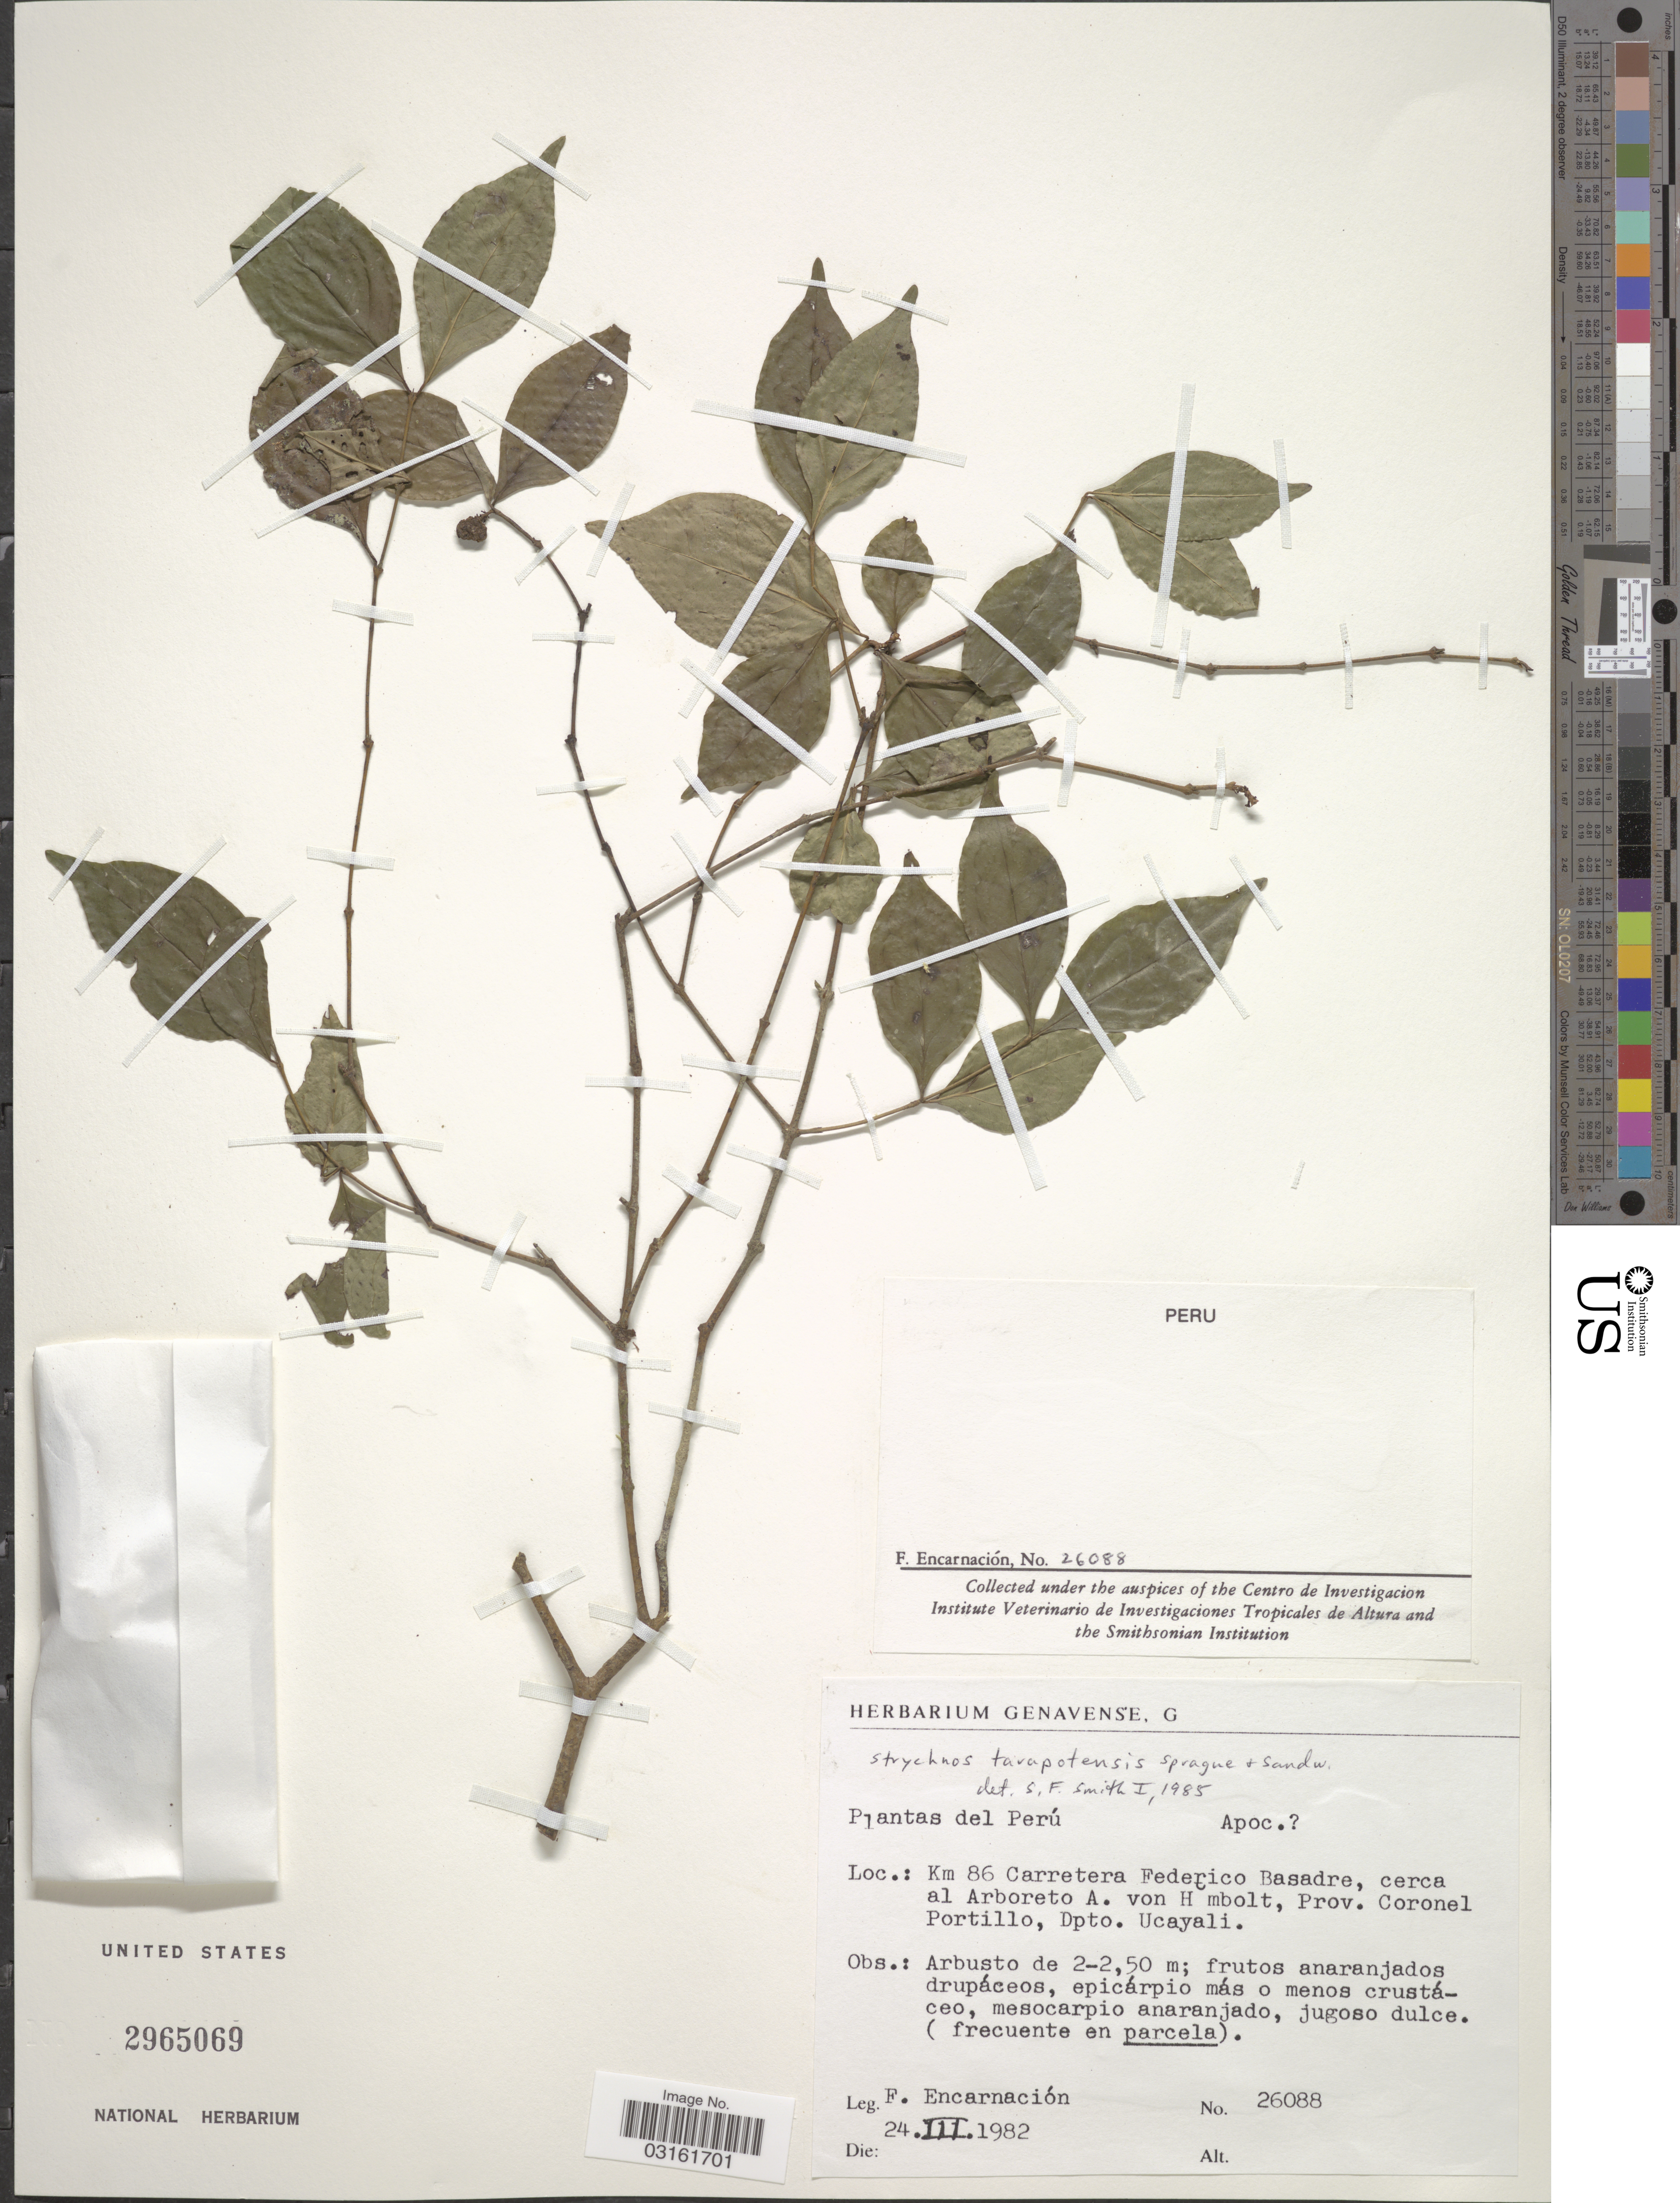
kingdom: Plantae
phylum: Tracheophyta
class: Magnoliopsida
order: Gentianales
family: Loganiaceae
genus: Strychnos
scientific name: Strychnos tarapotensis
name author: Sprague & Sandwith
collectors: F. Encarnación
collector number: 26088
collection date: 1982-03-24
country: Peru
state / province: Ucayali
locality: Km 86 Carretera Feerico Basadre, cerca al Aroboreto A. von Humbolt, Prov. Coronel Portillo, Dpto. Ucayali.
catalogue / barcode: US 2965069